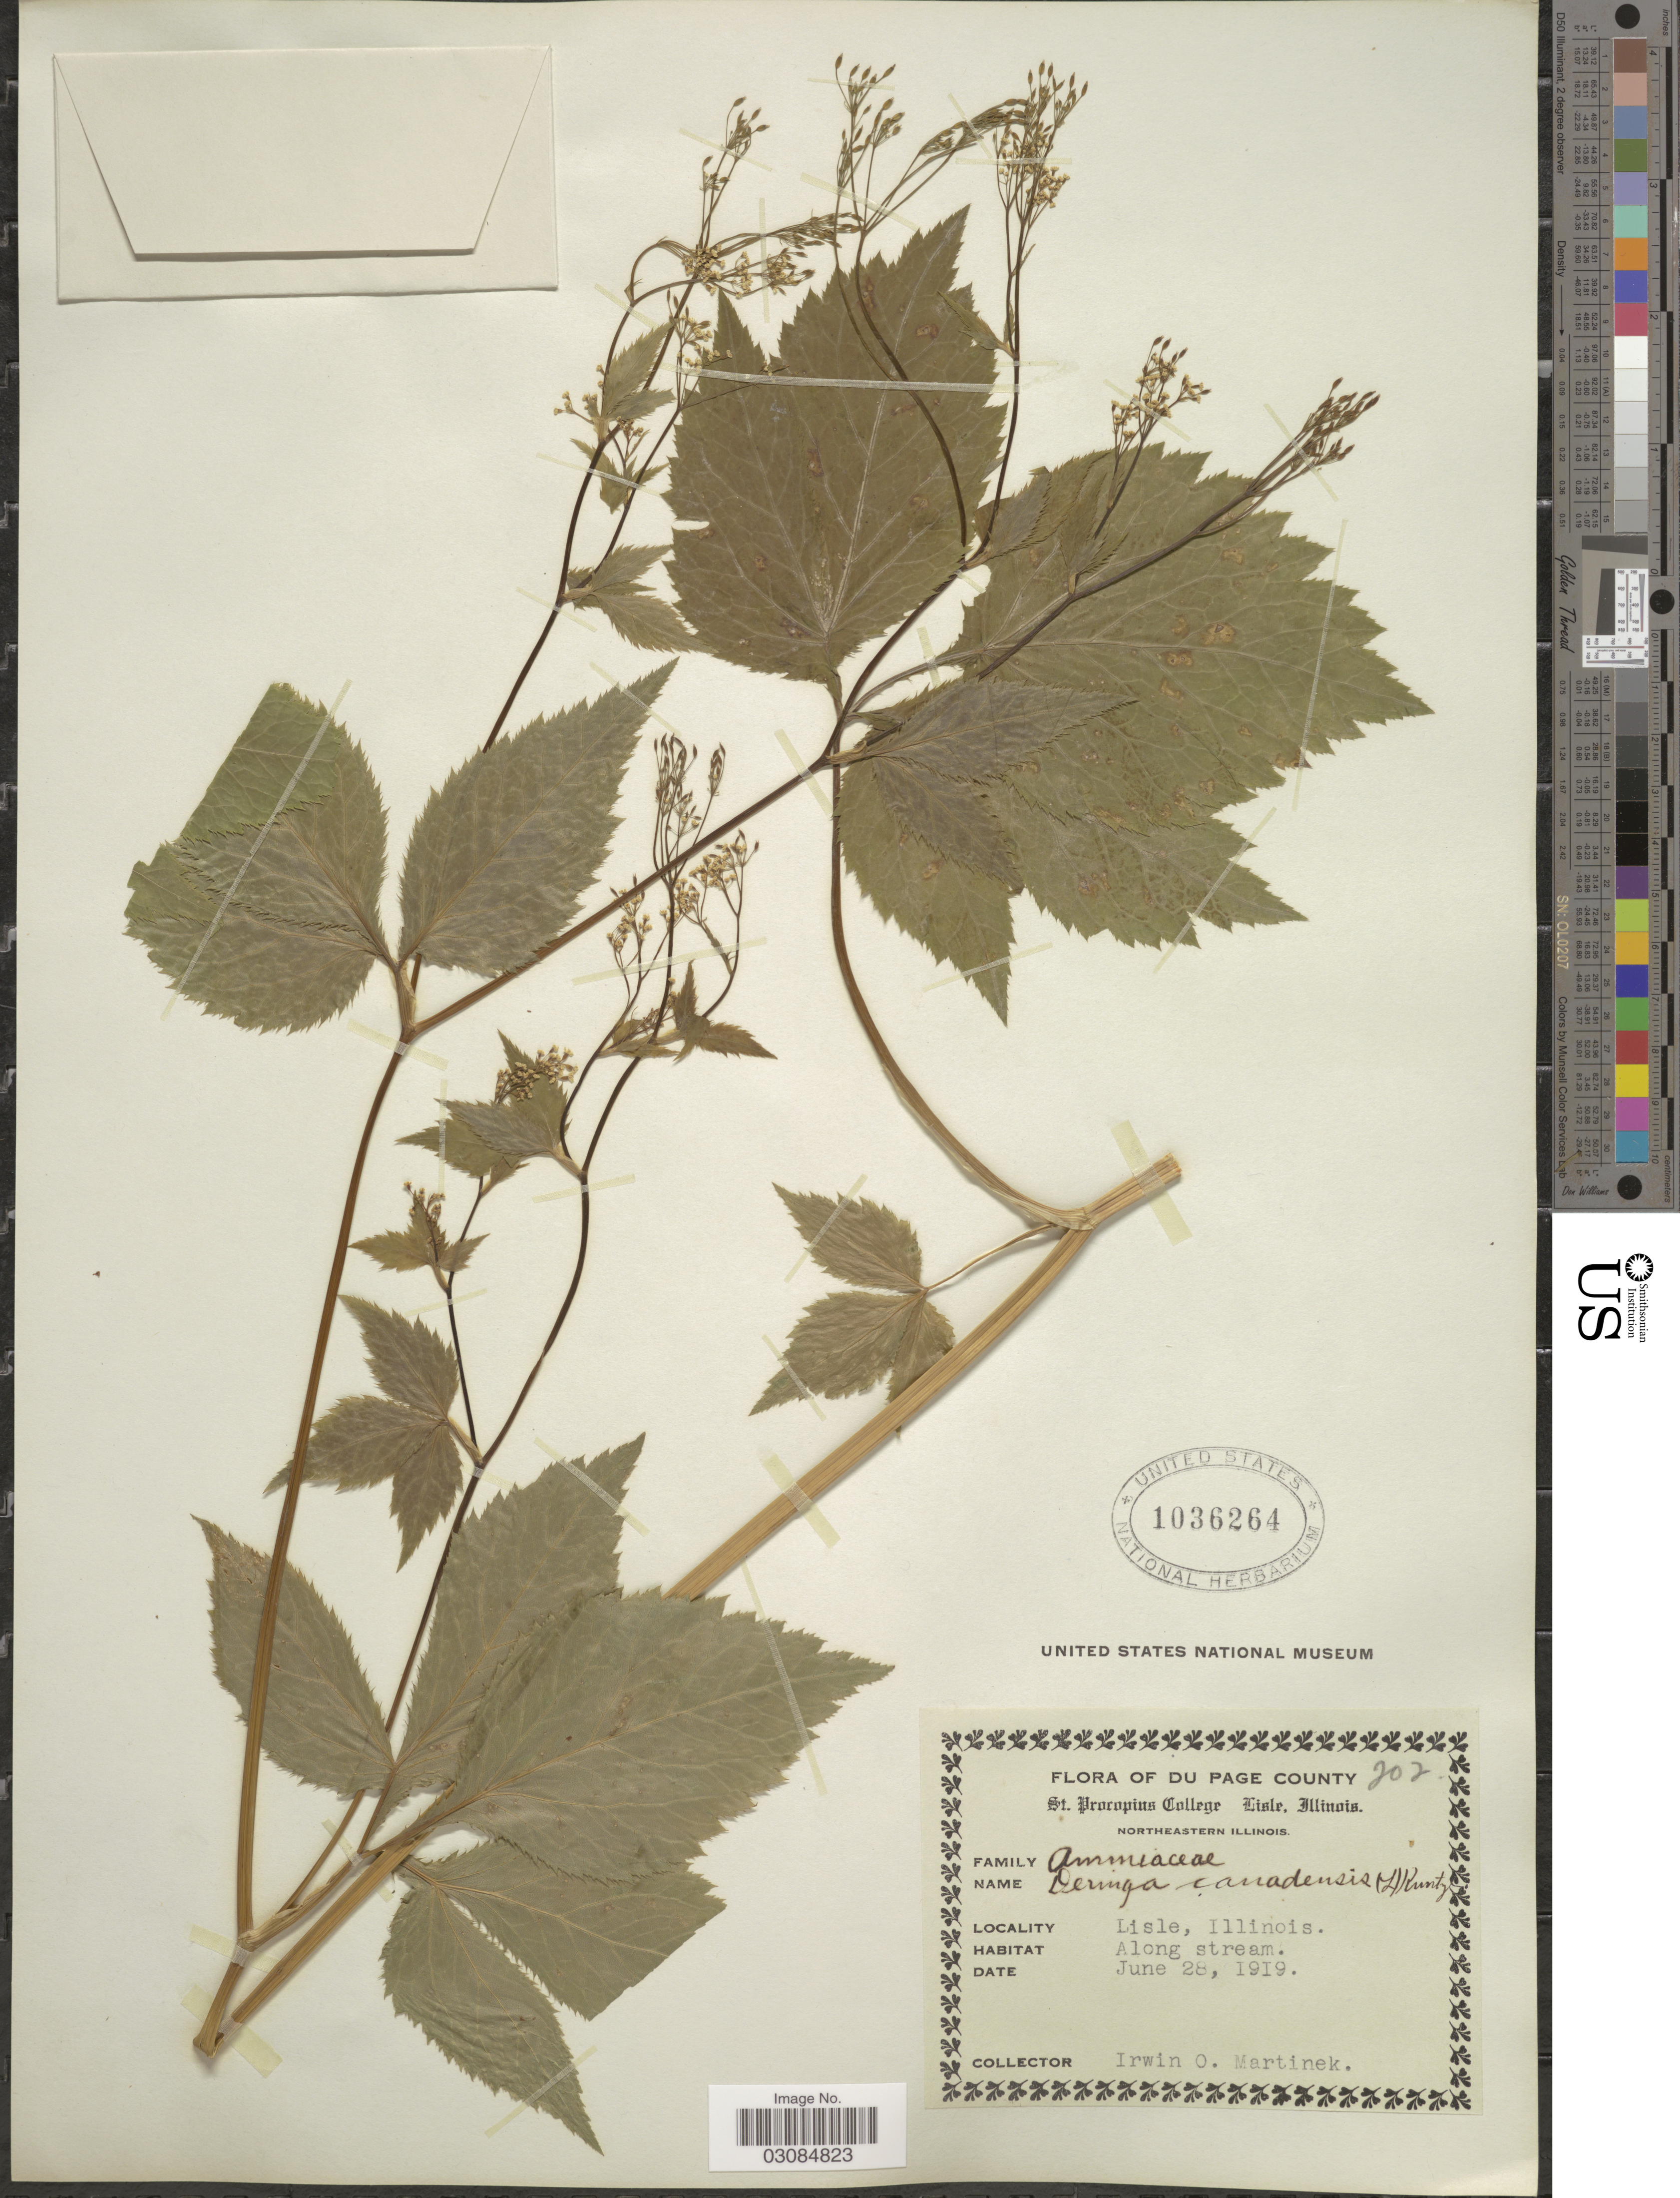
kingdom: Plantae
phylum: Tracheophyta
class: Magnoliopsida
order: Apiales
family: Apiaceae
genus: Cryptotaenia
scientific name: Cryptotaenia canadensis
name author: (L.) DC.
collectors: I. Martinek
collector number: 202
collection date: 1919-06-28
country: United States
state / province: Illinois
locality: Du Page County. Lisle.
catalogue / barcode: US 1036264